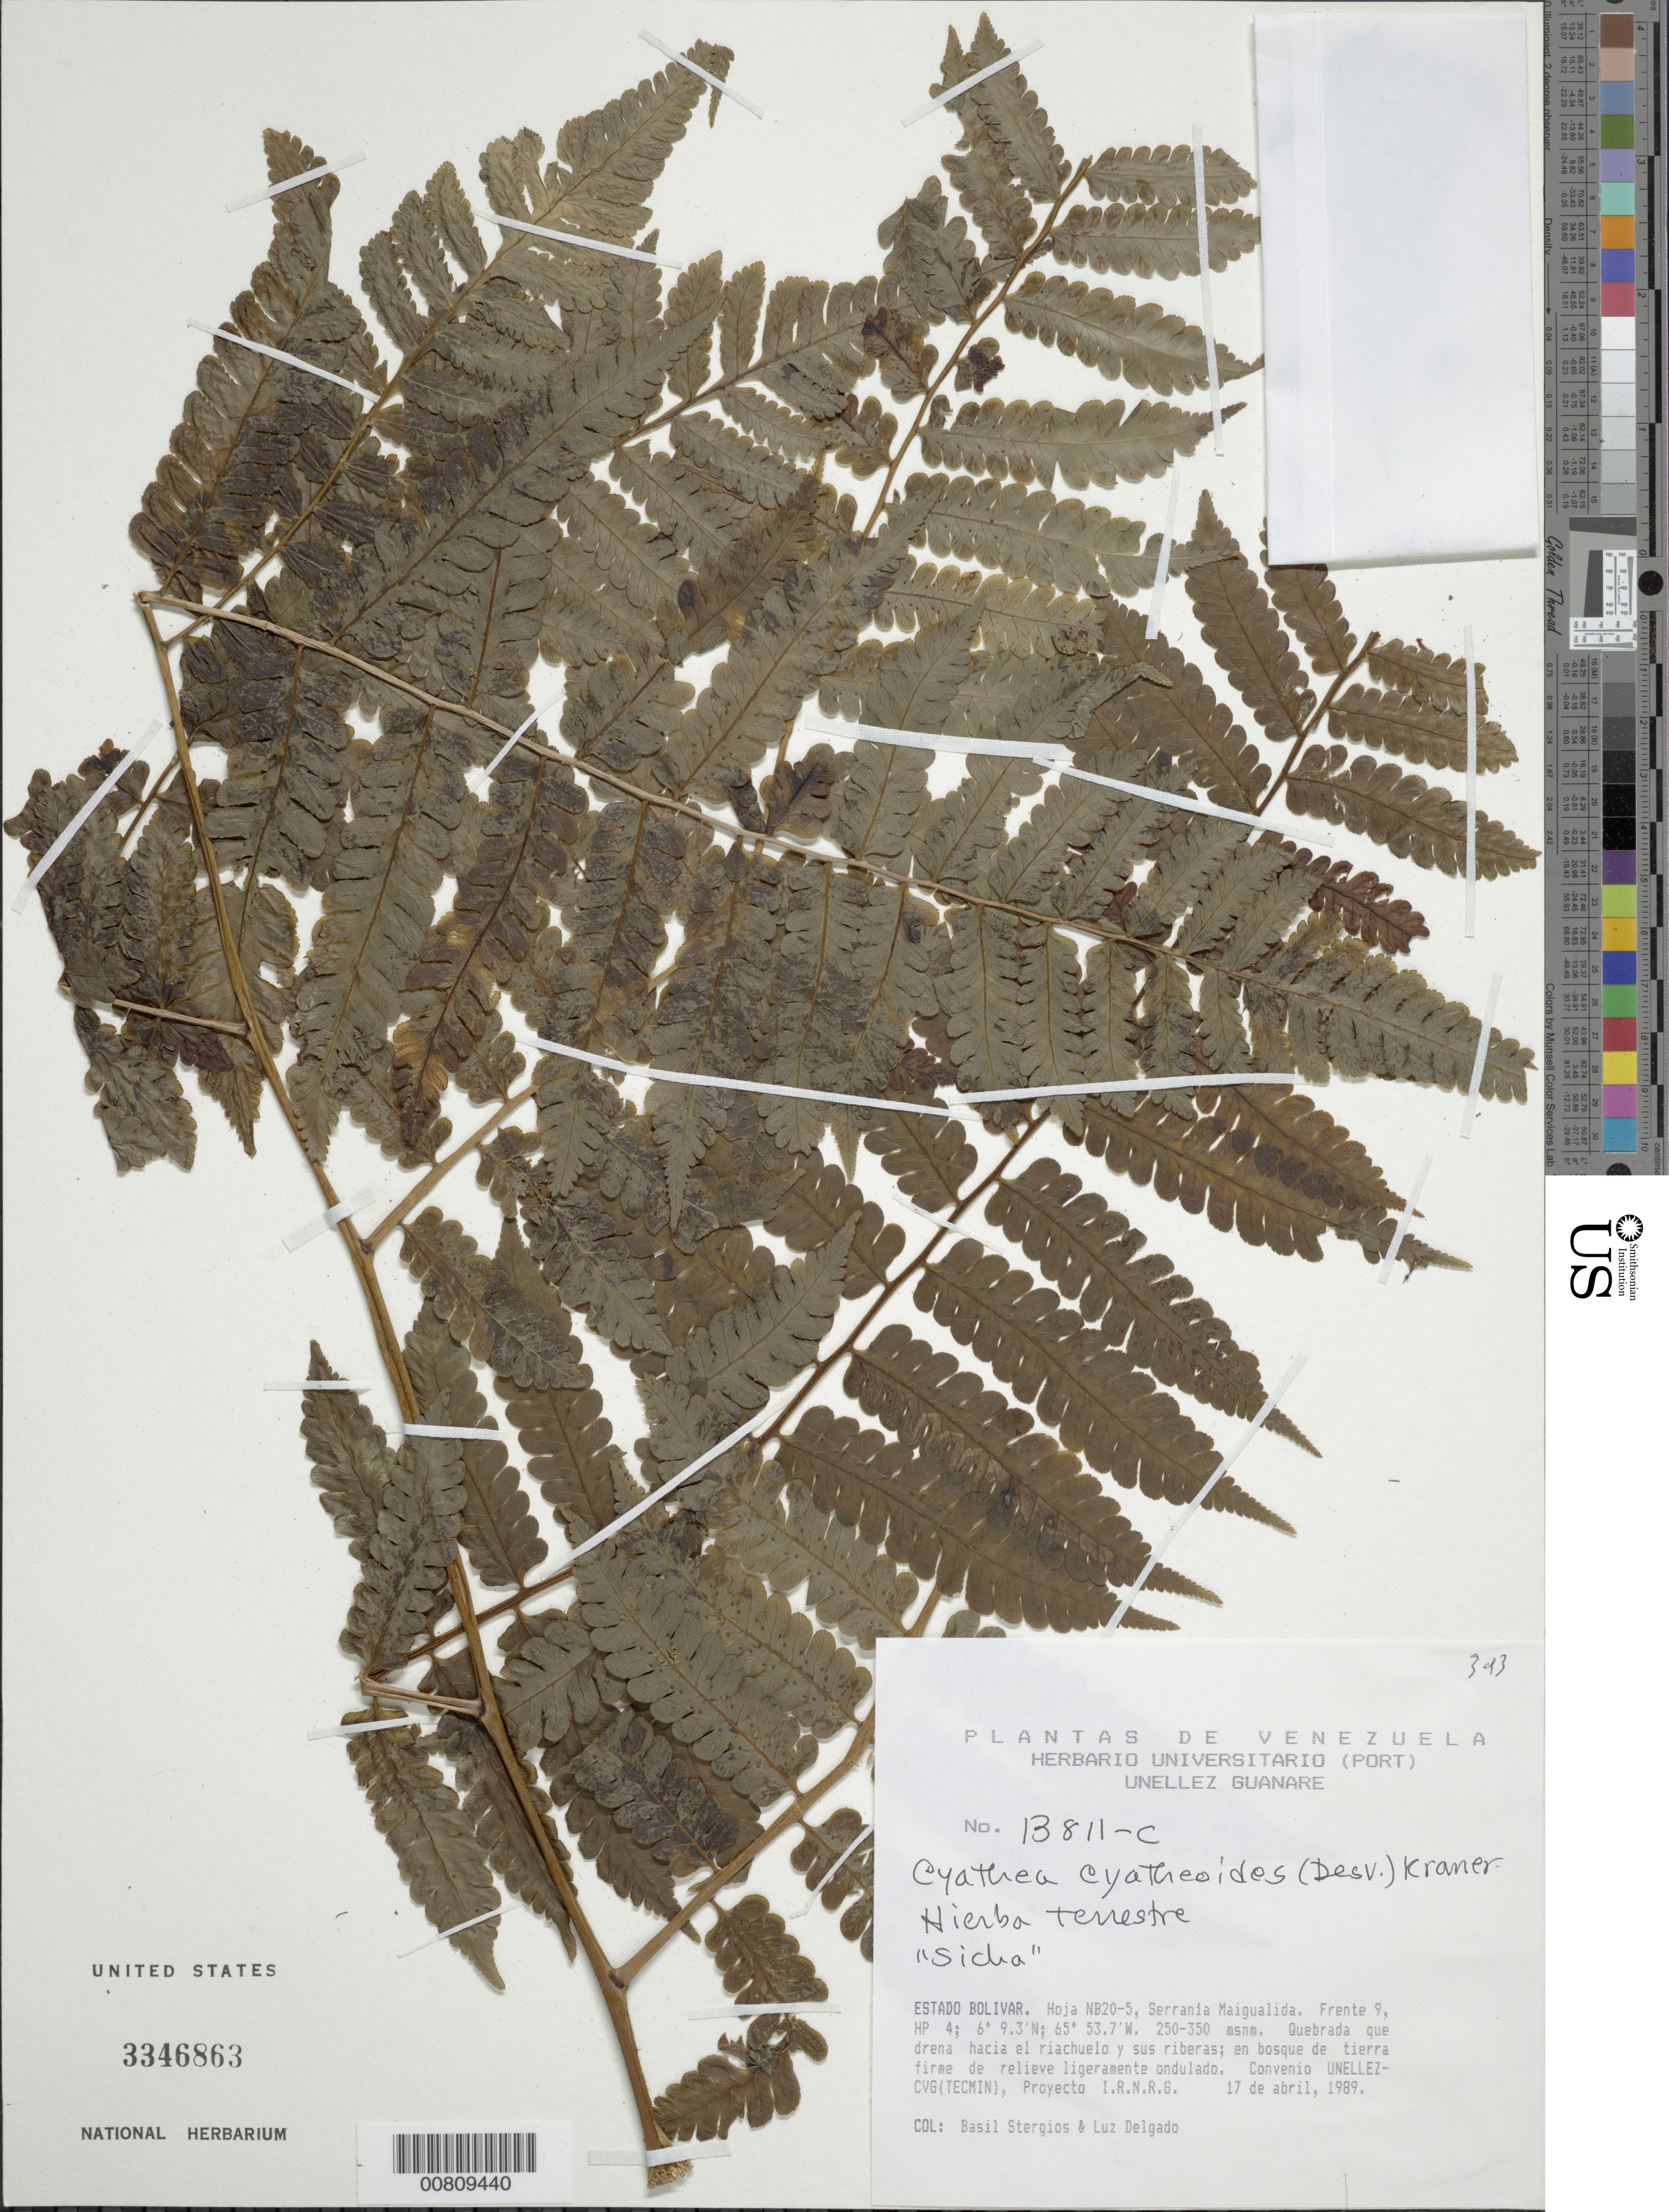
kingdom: Plantae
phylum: Tracheophyta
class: Polypodiopsida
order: Cyatheales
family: Cyatheaceae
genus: Cyathea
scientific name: Cyathea cyatheoides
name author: (Desv.) K.U. Kramer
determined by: Smith, A.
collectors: B. G. Stergios & L. Delgado V.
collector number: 13811 C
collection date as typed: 17-Apr-89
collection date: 1989-04-17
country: Venezuela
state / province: Bolívar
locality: Serrania Maigualida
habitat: Quebrada que drena hacia el riachuelo y sus riberas; en bosque de tierra firme de relieve ligeramente ondulado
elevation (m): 250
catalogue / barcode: US 3346863